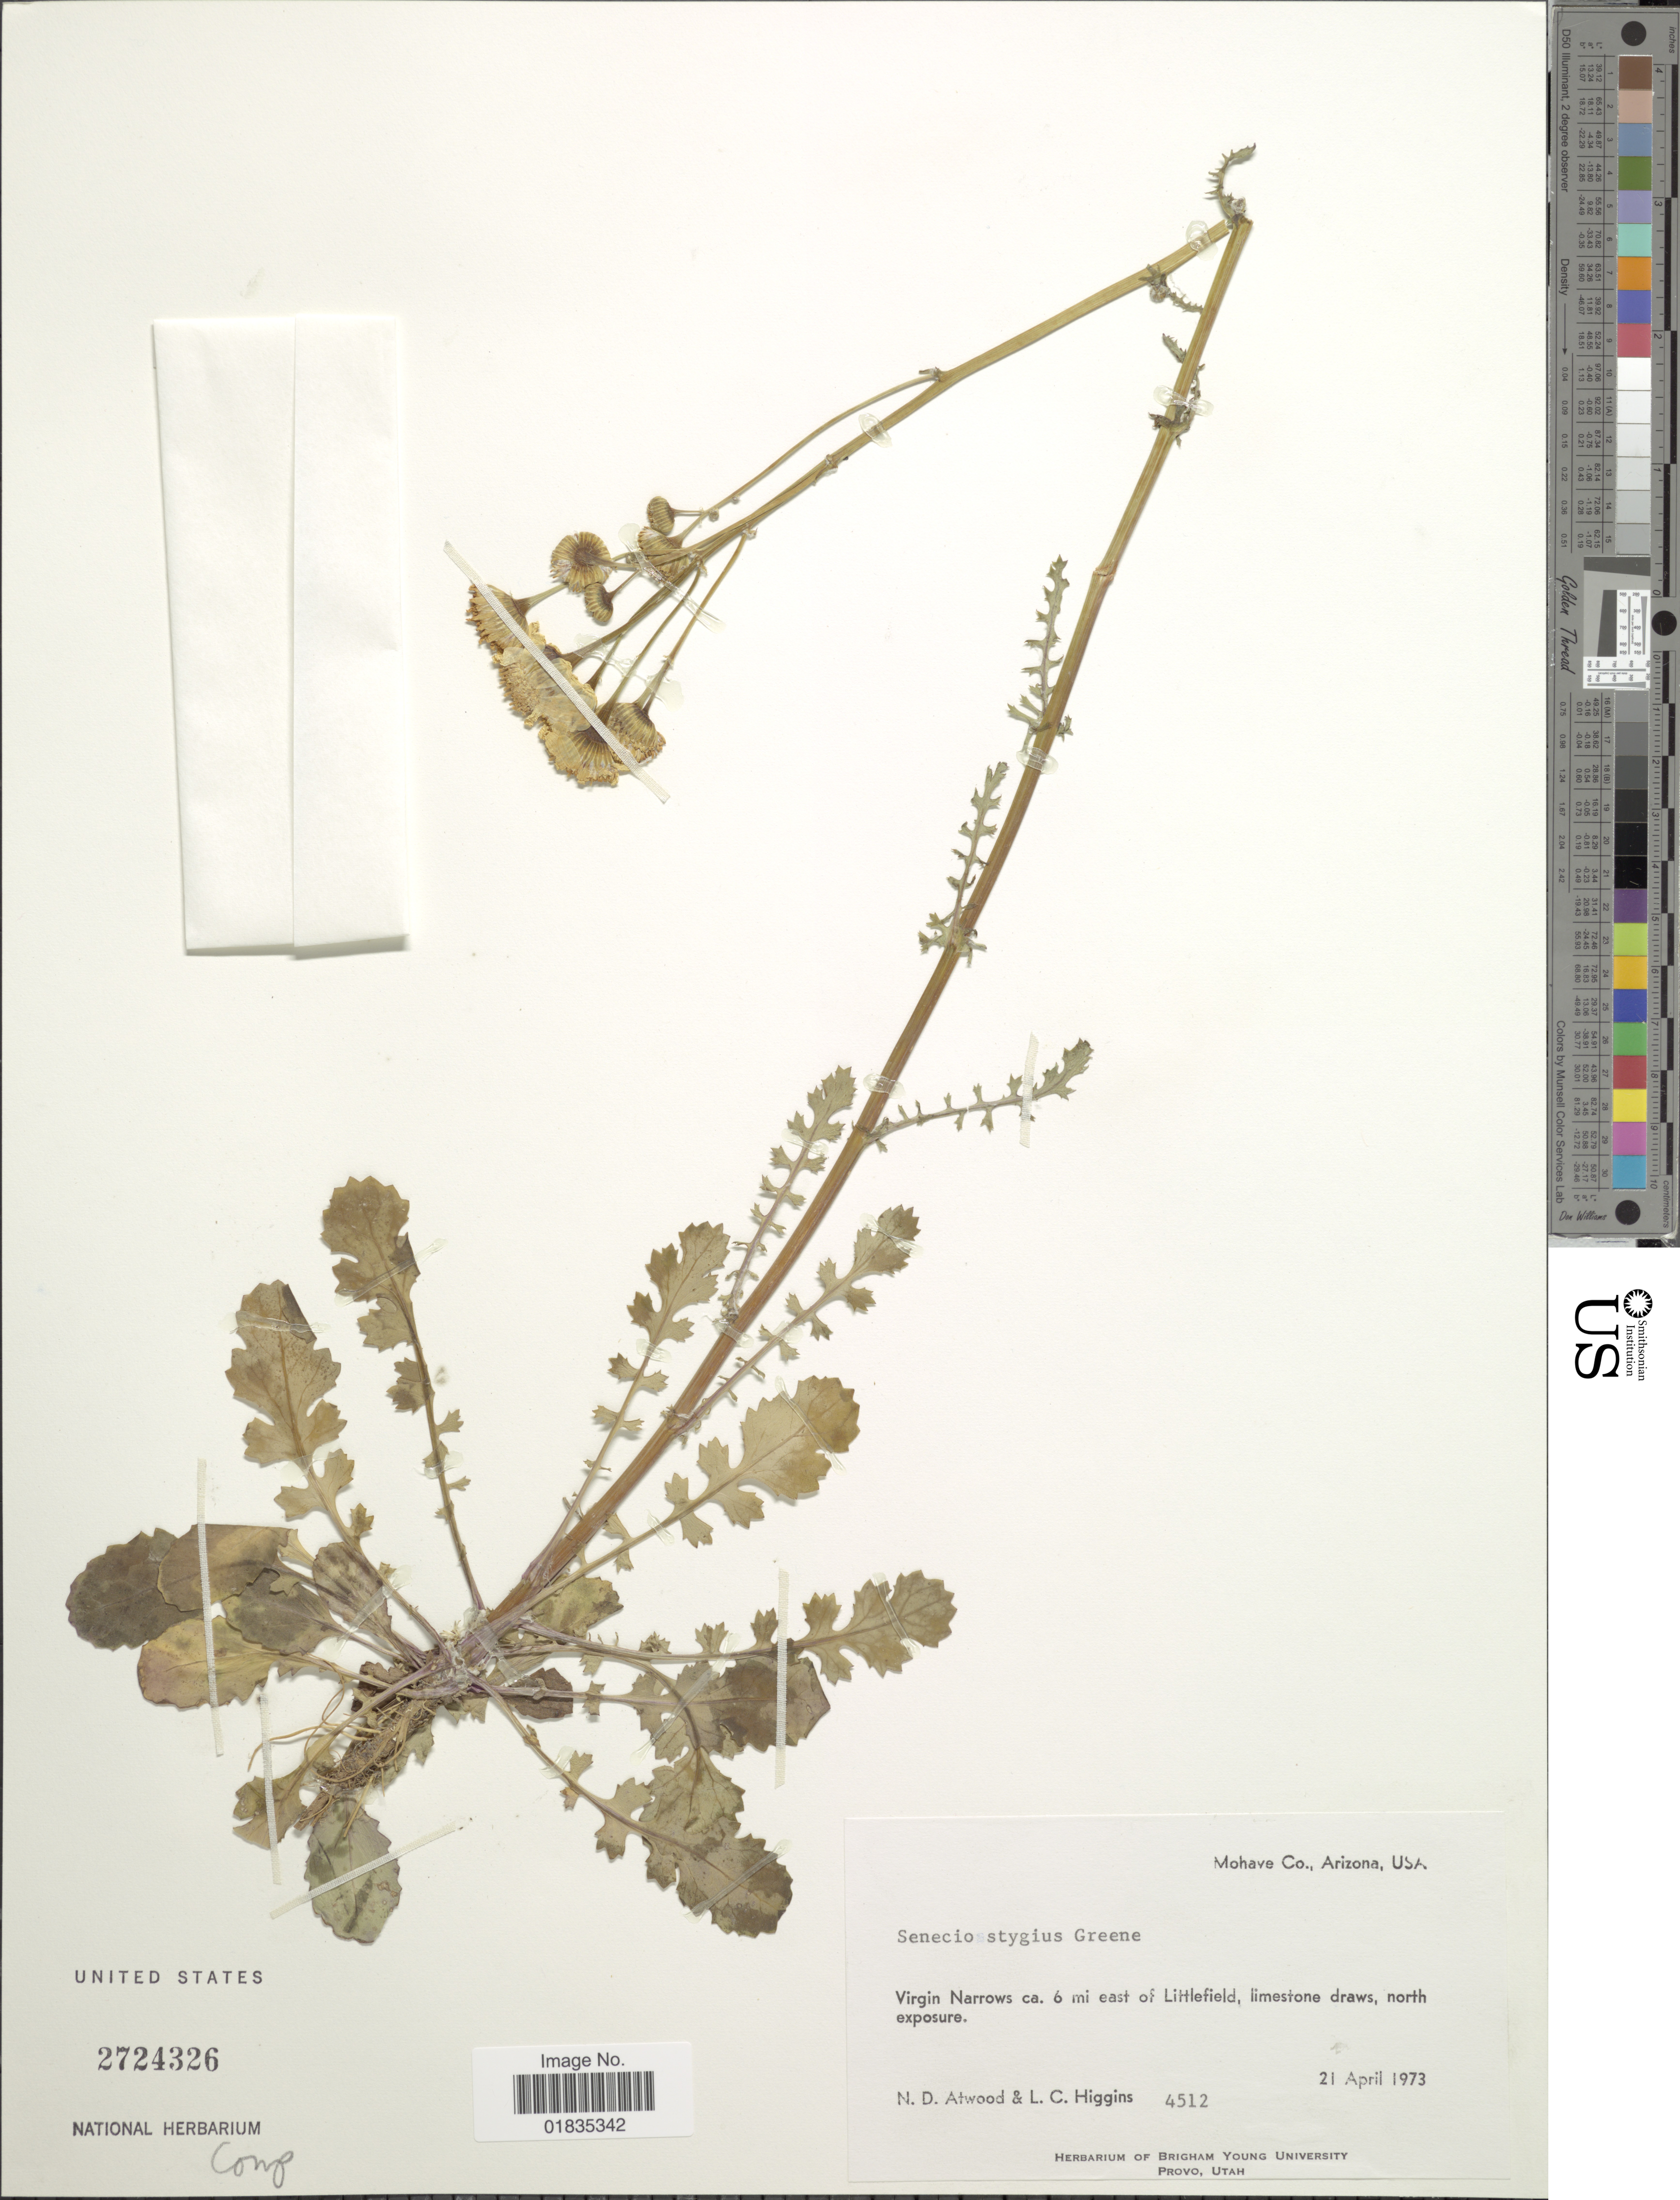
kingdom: Plantae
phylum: Tracheophyta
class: Magnoliopsida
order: Asterales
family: Asteraceae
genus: Packera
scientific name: Packera multilobata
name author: (Torr. & A. Gray) W.A. Weber & Á. Löve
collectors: N. Atwood & L. Higgins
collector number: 4512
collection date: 1973-04-21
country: United States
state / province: Arizona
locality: Mohave Co., Virgin Narrows ca. 6 mi east of Littlefield, limestone draw, north exposure.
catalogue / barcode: US 2724326